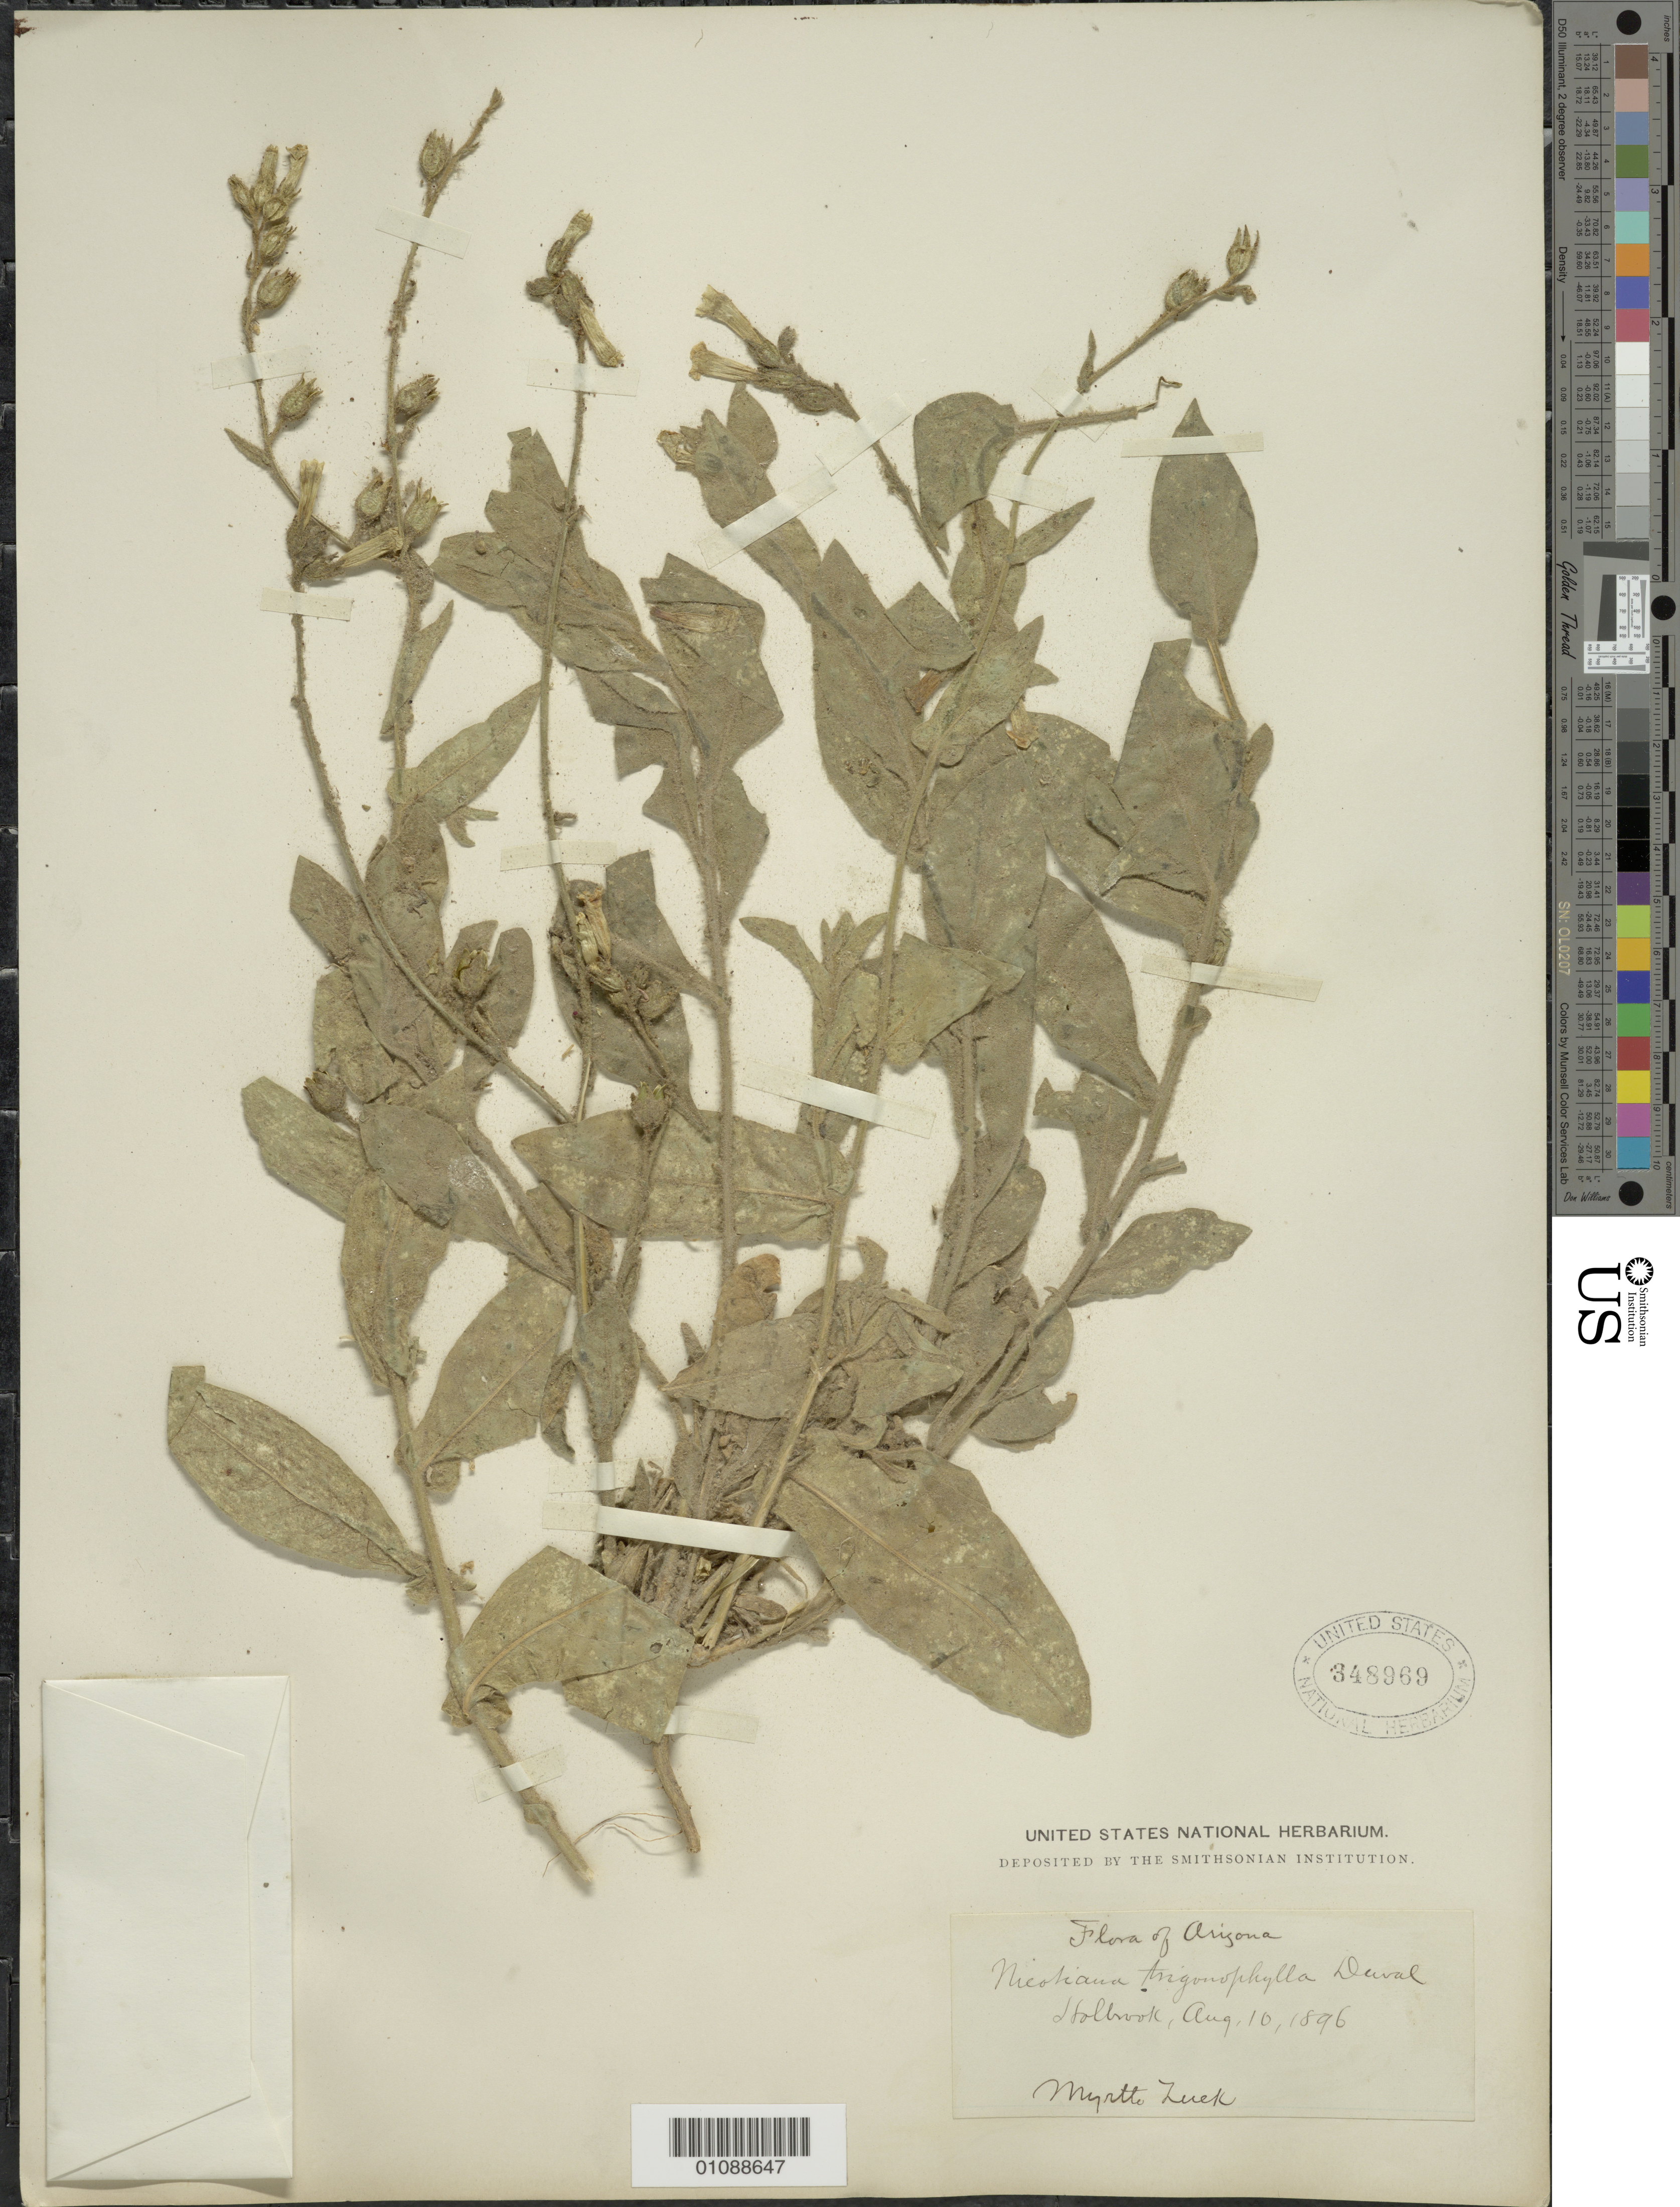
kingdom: Plantae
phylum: Tracheophyta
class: Magnoliopsida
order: Solanales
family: Solanaceae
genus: Nicotiana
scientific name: Nicotiana trigonophylla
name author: Dunal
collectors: M. Zuck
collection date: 1896-08-10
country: United States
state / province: Arizona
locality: Holbrook.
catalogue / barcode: US 348969